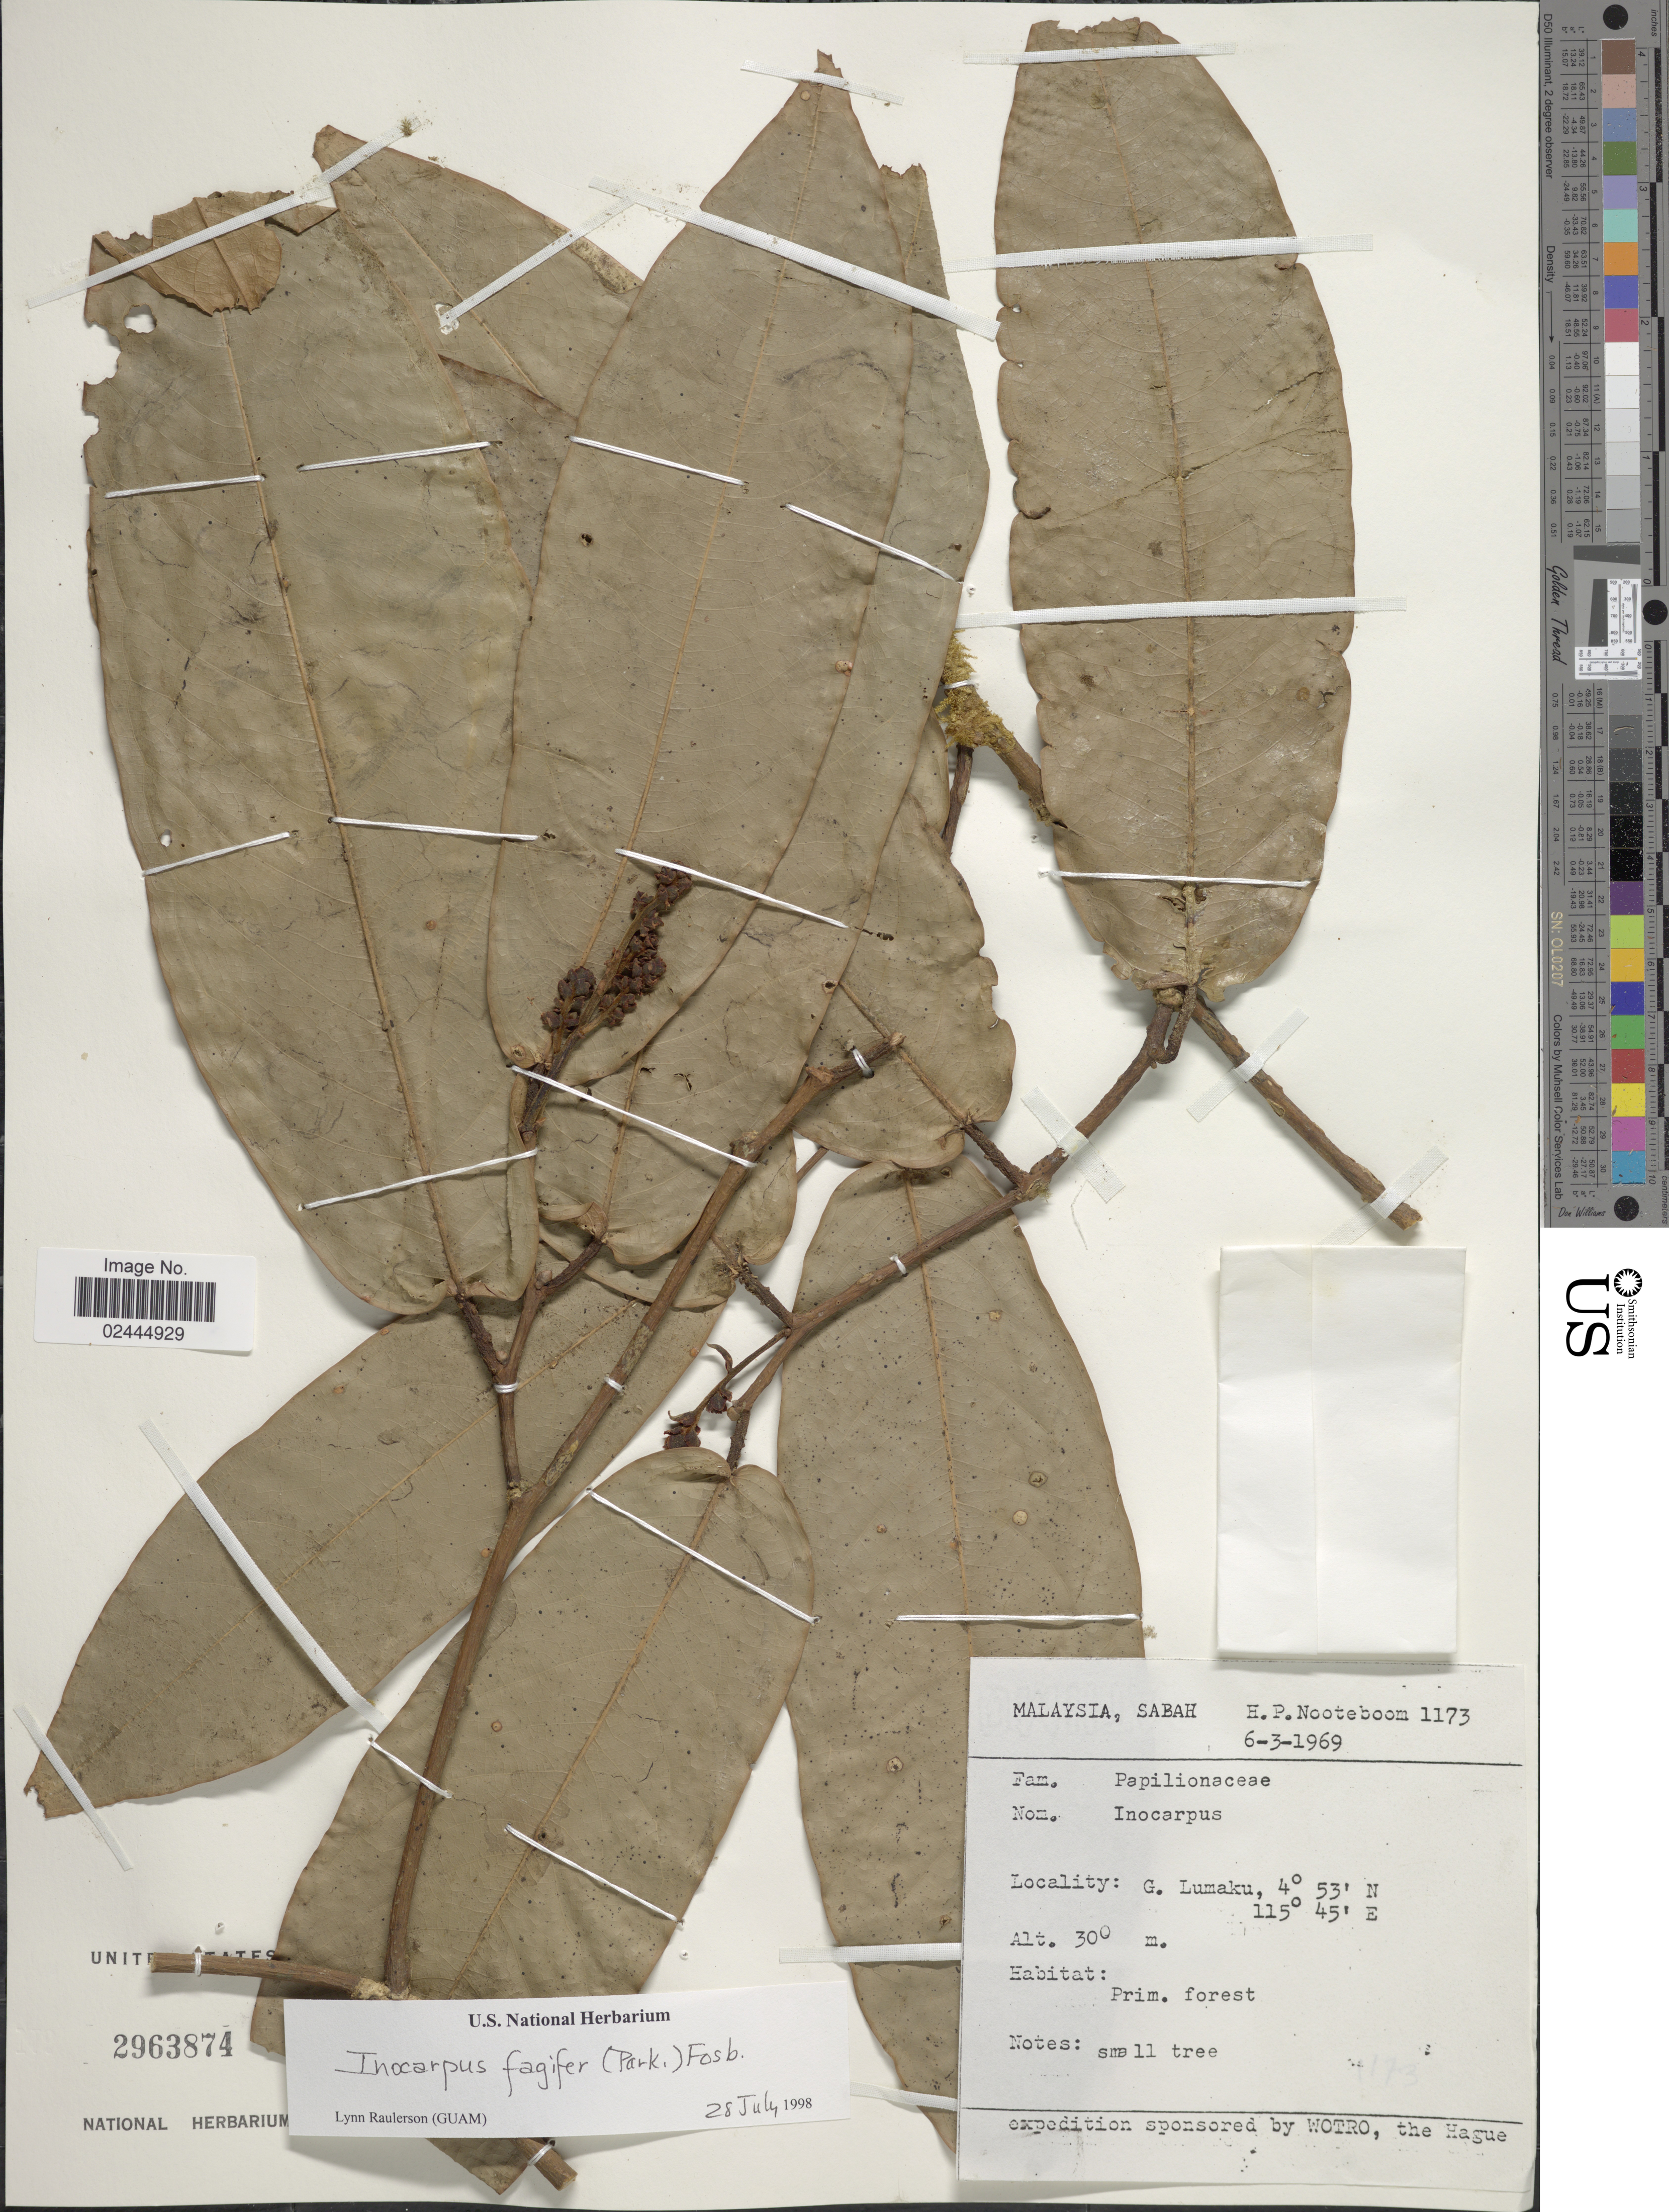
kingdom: Plantae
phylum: Tracheophyta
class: Magnoliopsida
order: Fabales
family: Fabaceae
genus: Inocarpus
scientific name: Inocarpus fagifer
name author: (Parkinson) Fosberg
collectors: H. P. Nooteboom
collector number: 1173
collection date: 1969-03-06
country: Malaysia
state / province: Sabah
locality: Malaysia, Sabah, G. Lumaku.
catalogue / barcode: US 2963874